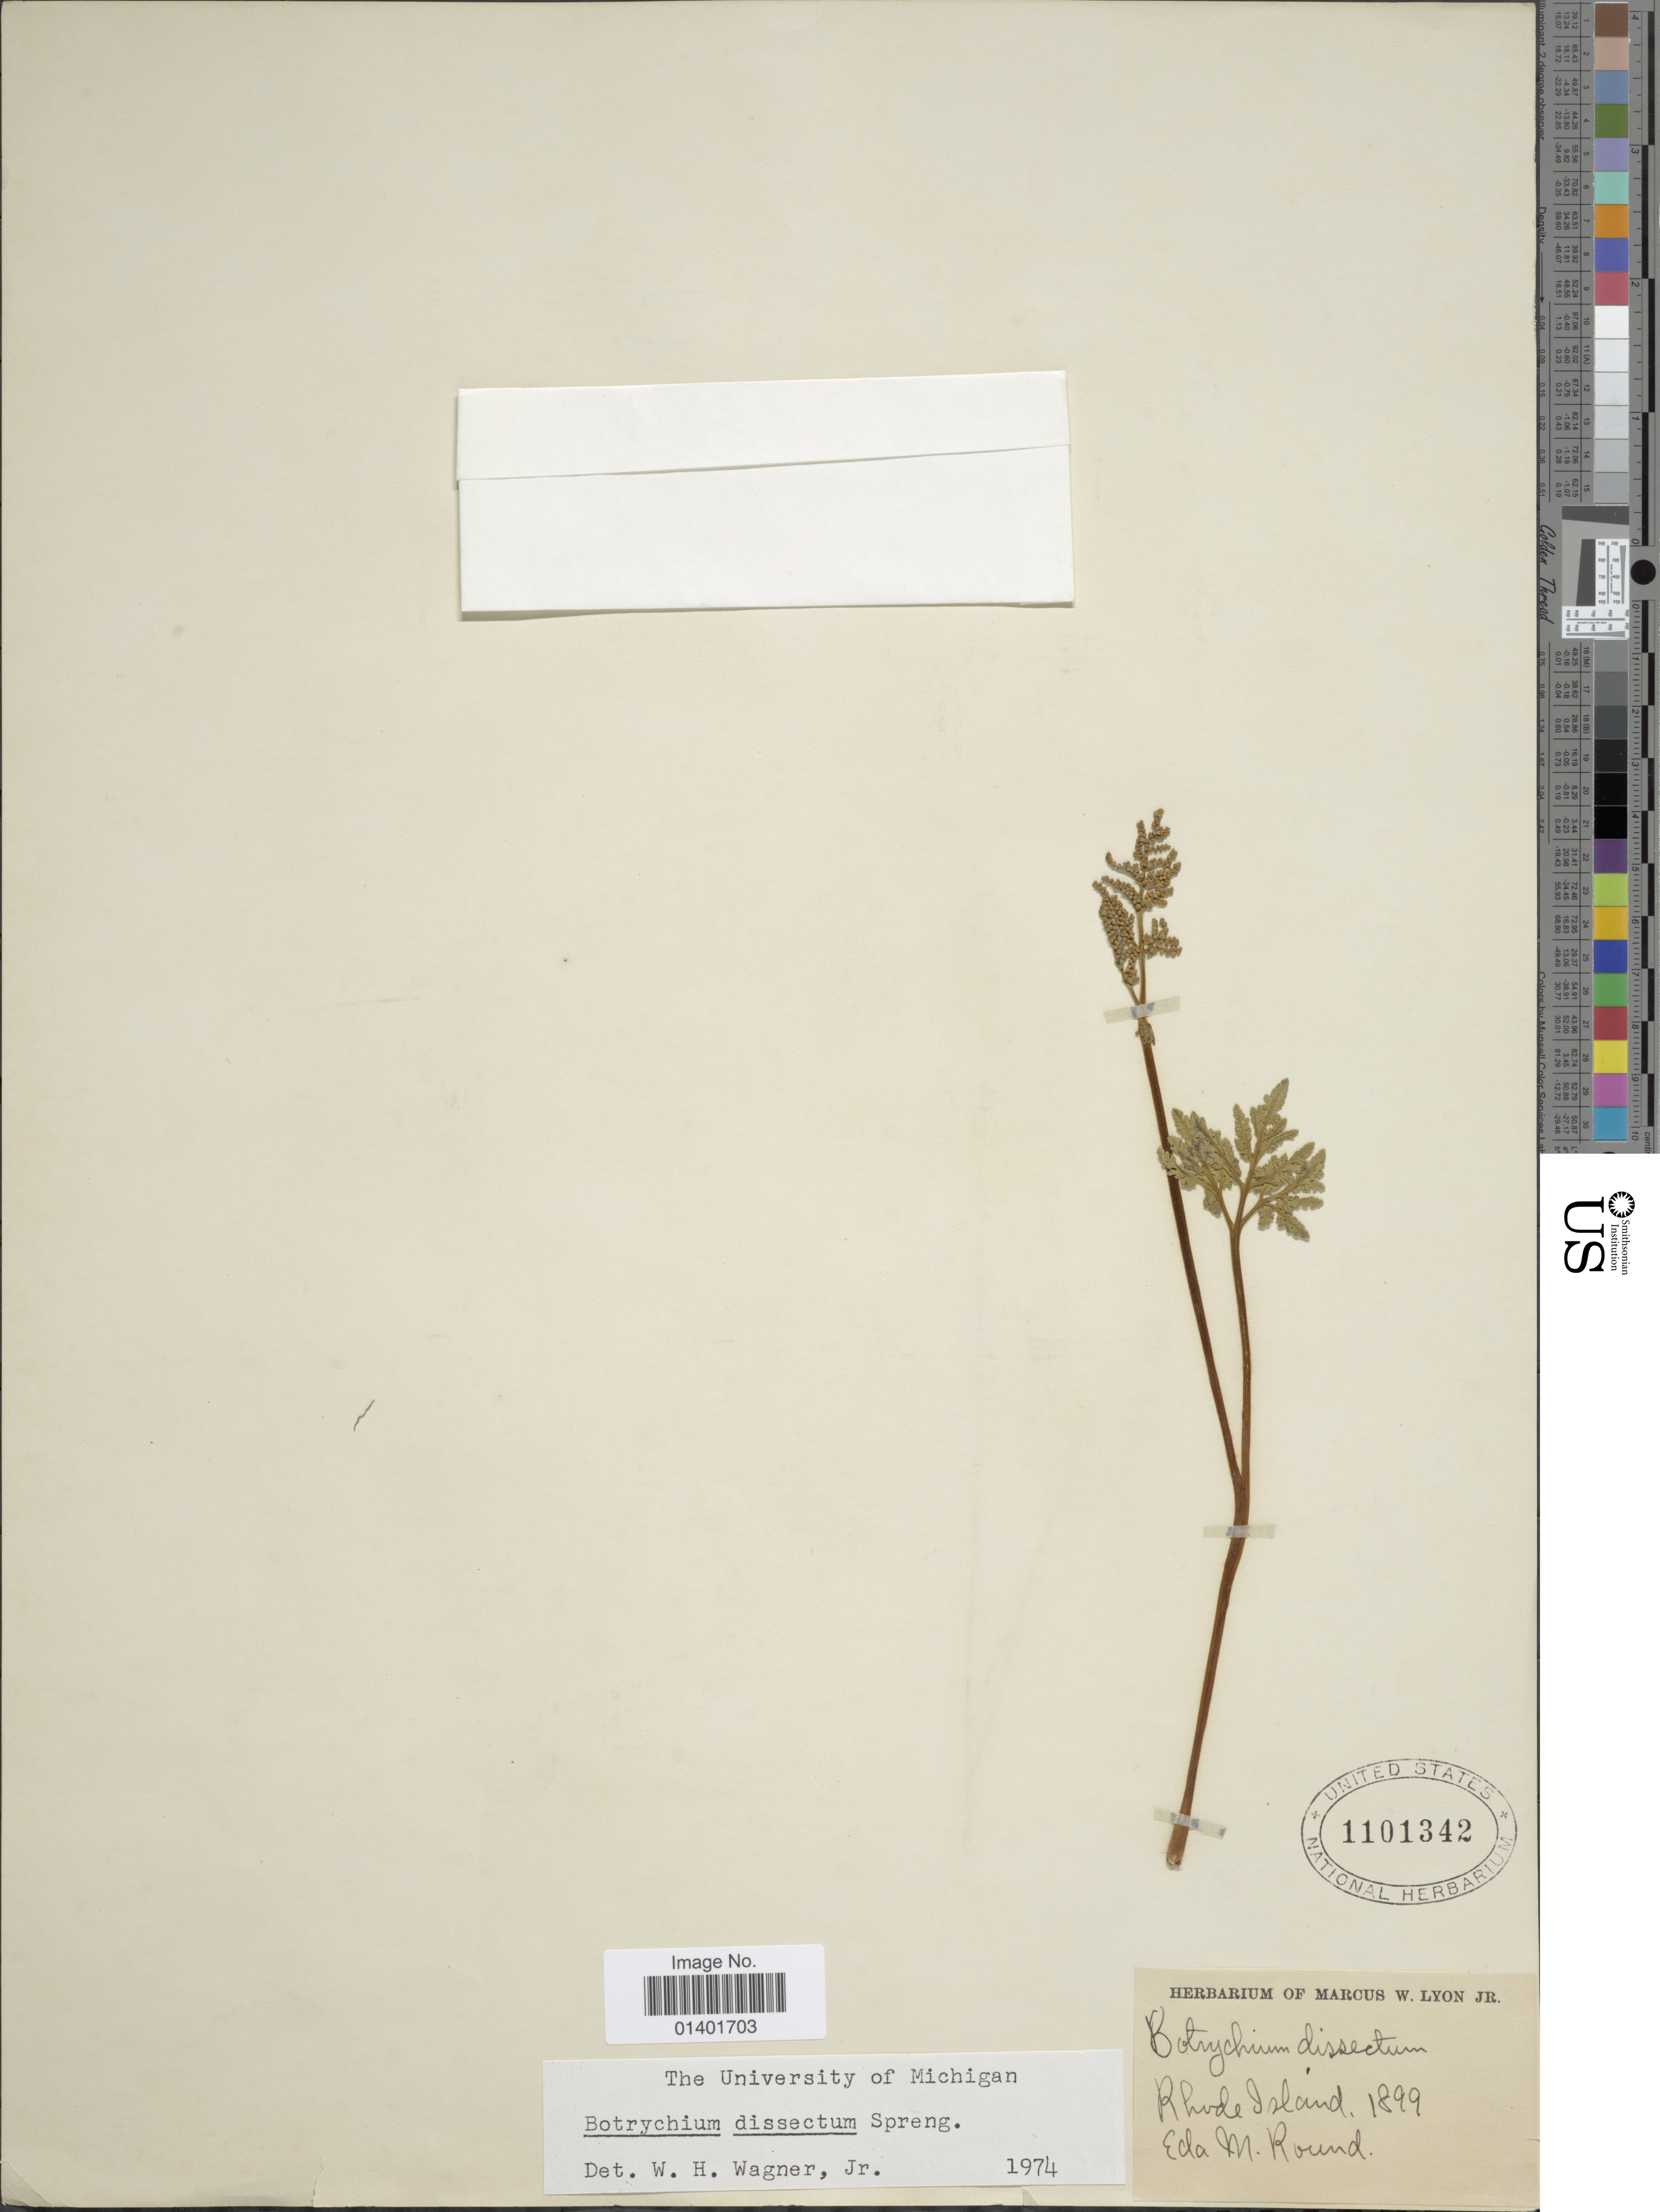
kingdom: Plantae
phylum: Tracheophyta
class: Polypodiopsida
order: Ophioglossales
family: Ophioglossaceae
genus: Botrychium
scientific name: Botrychium dissectum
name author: Spreng.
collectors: E. Round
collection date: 1899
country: United States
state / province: Rhode Island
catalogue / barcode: US 1101342